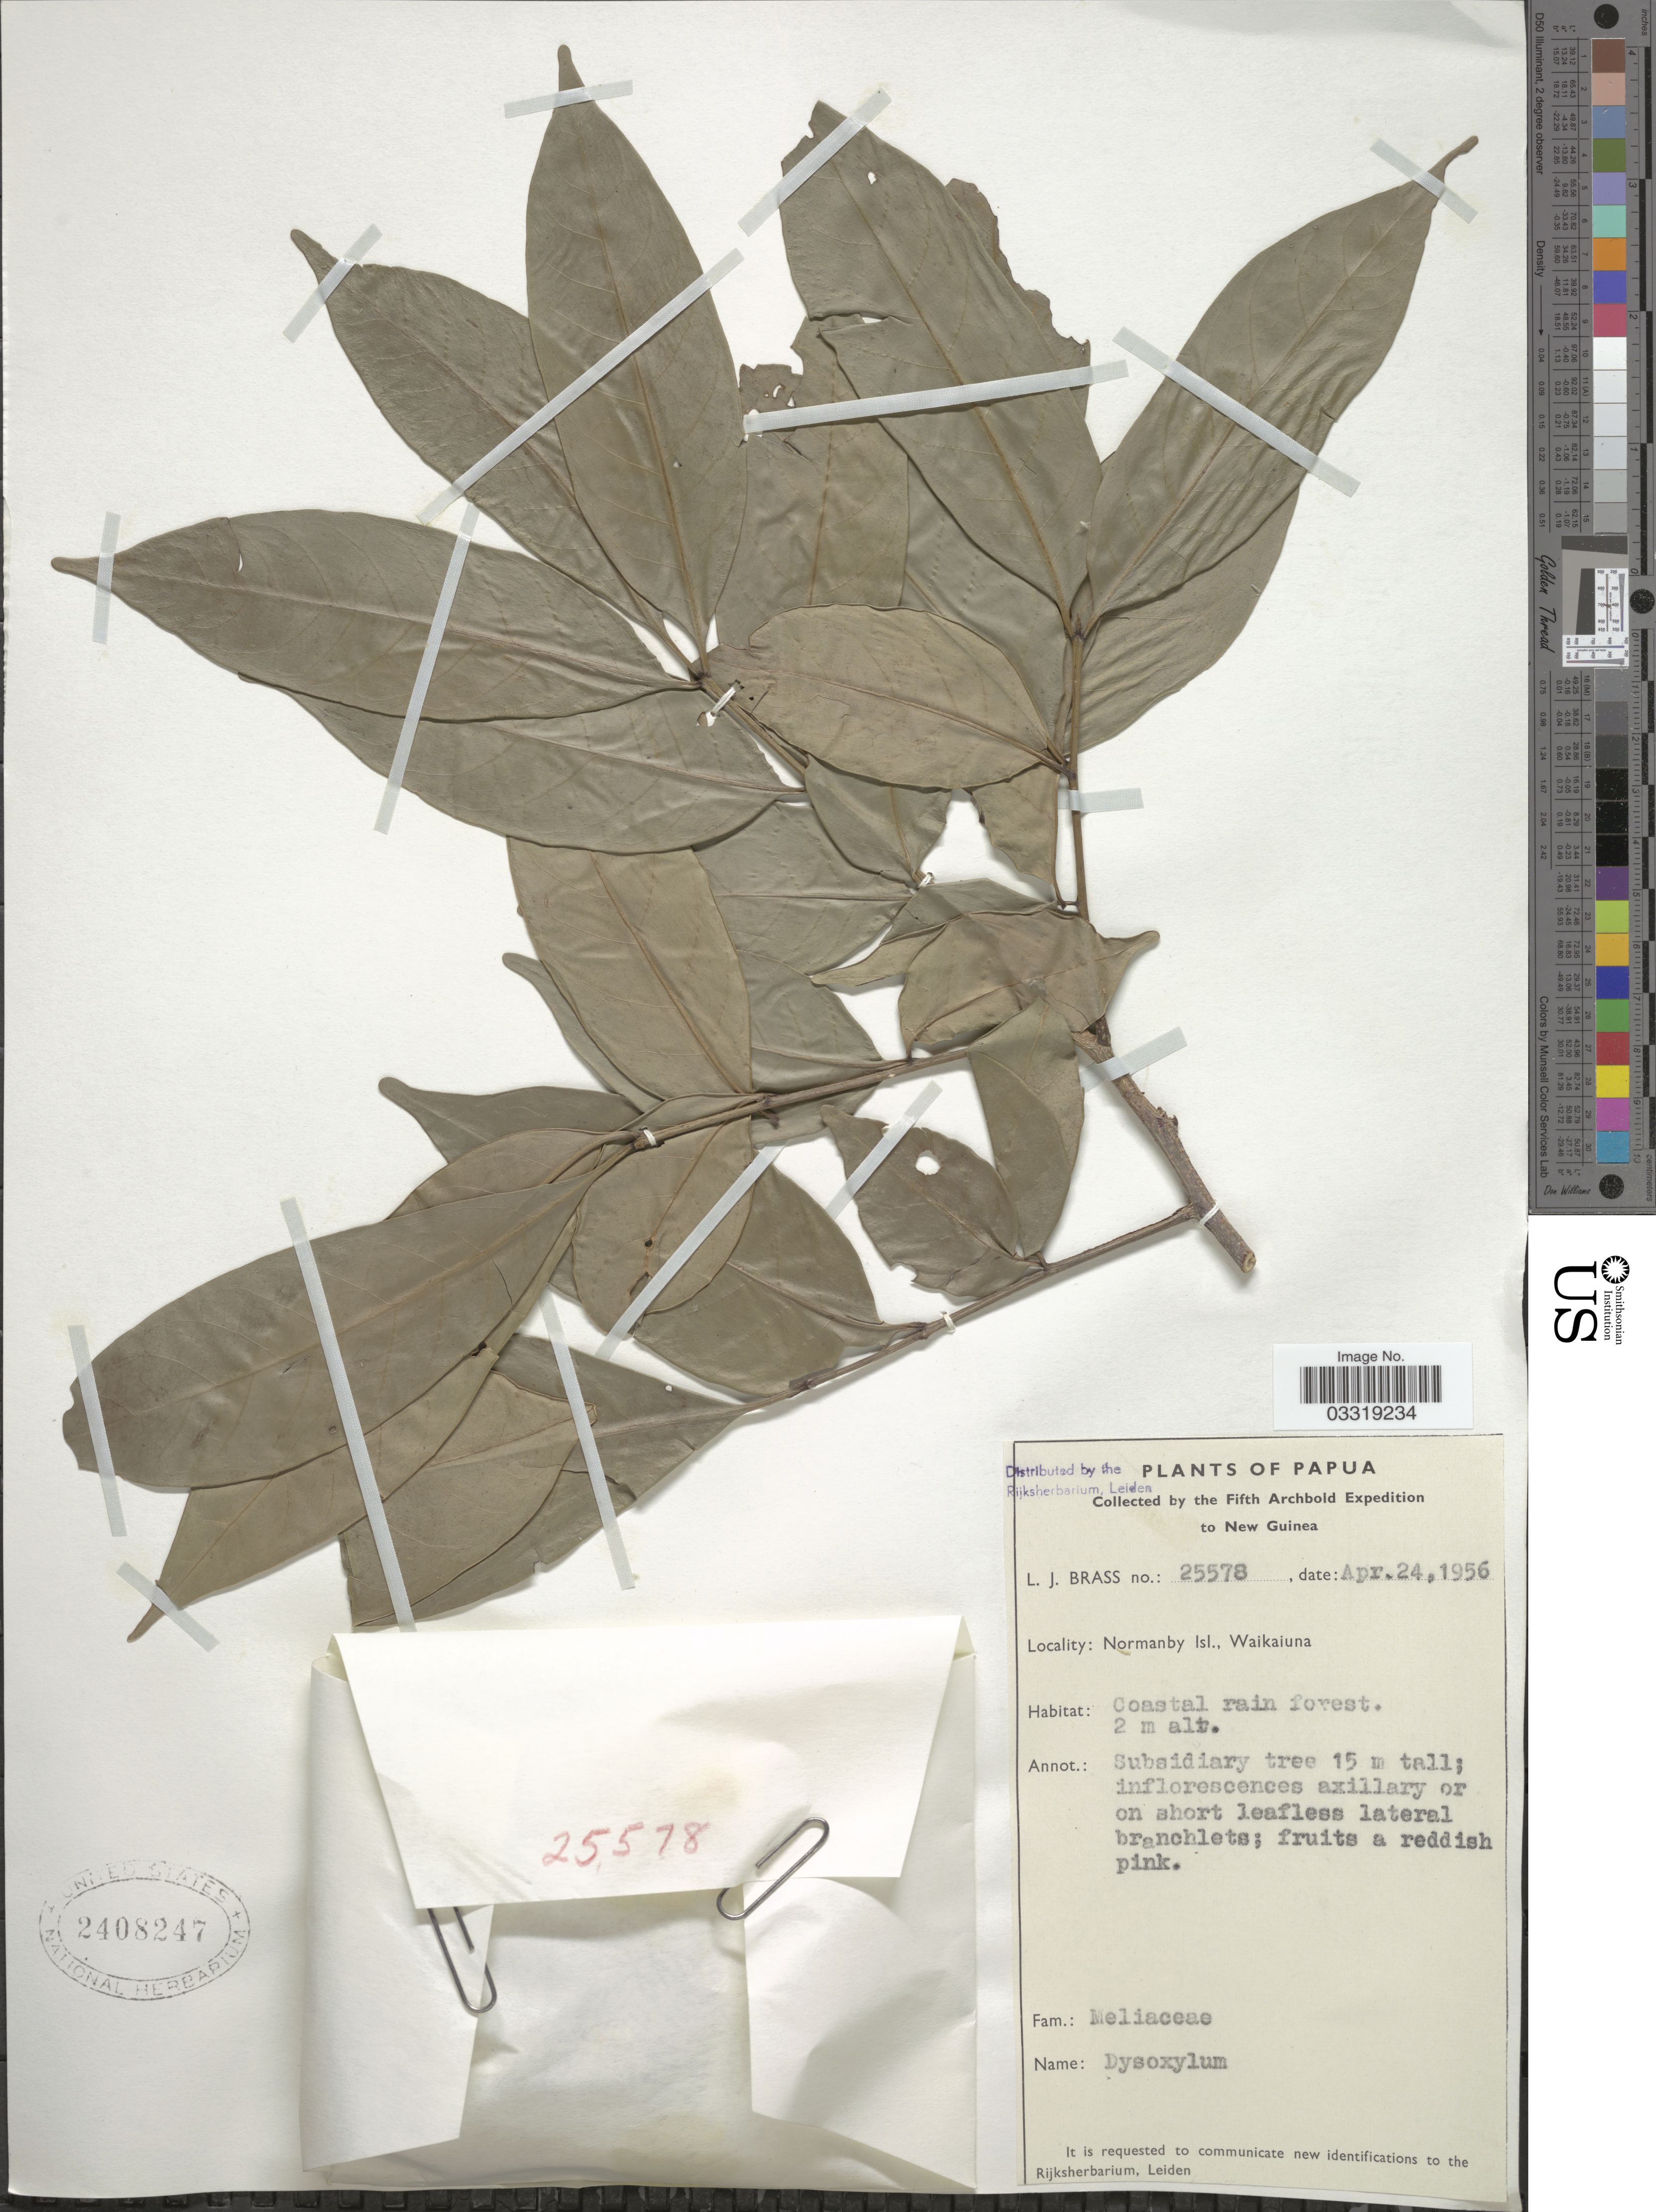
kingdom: Plantae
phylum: Tracheophyta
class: Magnoliopsida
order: Sapindales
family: Meliaceae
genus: Goniocheton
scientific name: Goniocheton arborescens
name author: Blume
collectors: L. J. Brass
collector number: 25578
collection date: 1956-04-24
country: Papua New Guinea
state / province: Milne Bay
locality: Papua. New Guinea. Normanby Isl., Waikaiuna.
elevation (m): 2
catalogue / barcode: US 2408247